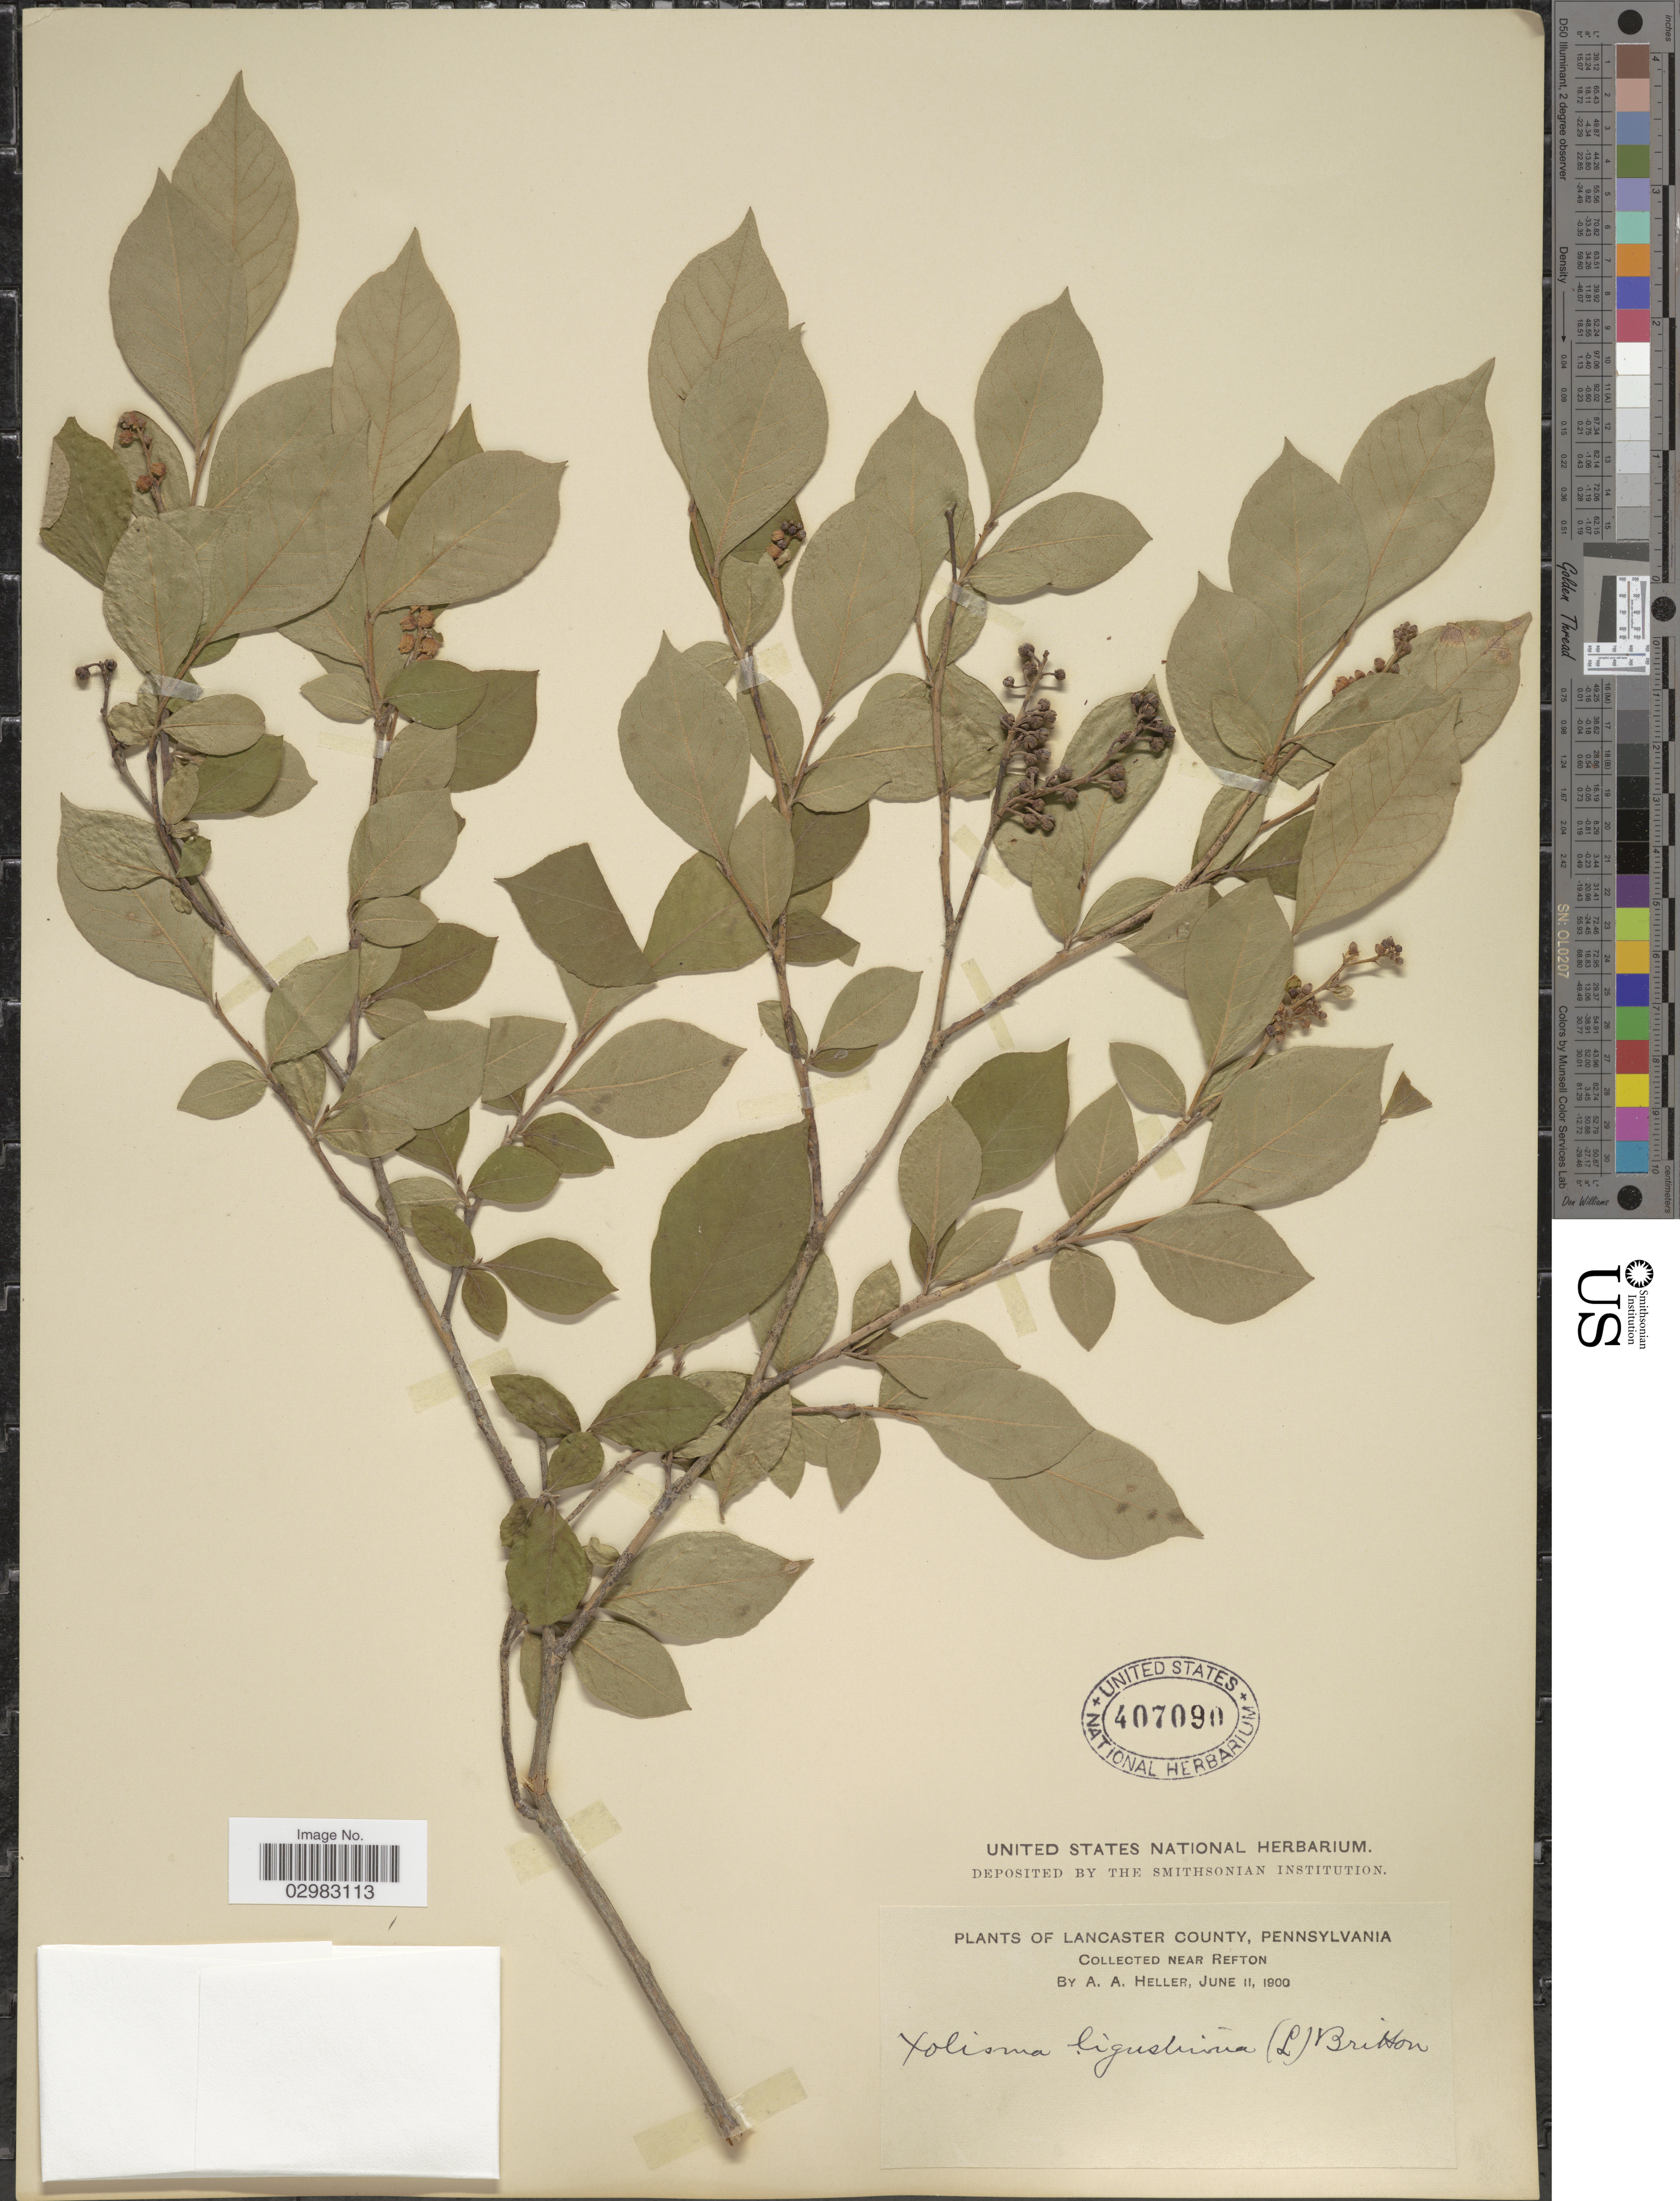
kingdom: Plantae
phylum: Tracheophyta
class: Magnoliopsida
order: Ericales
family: Ericaceae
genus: Lyonia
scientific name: Lyonia ligustrina var. ligustrina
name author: (L.) DC.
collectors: A. A. Heller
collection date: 1900-06-11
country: United States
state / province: Pennsylvania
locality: Lancaster County. Near Refton.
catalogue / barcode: US 407090